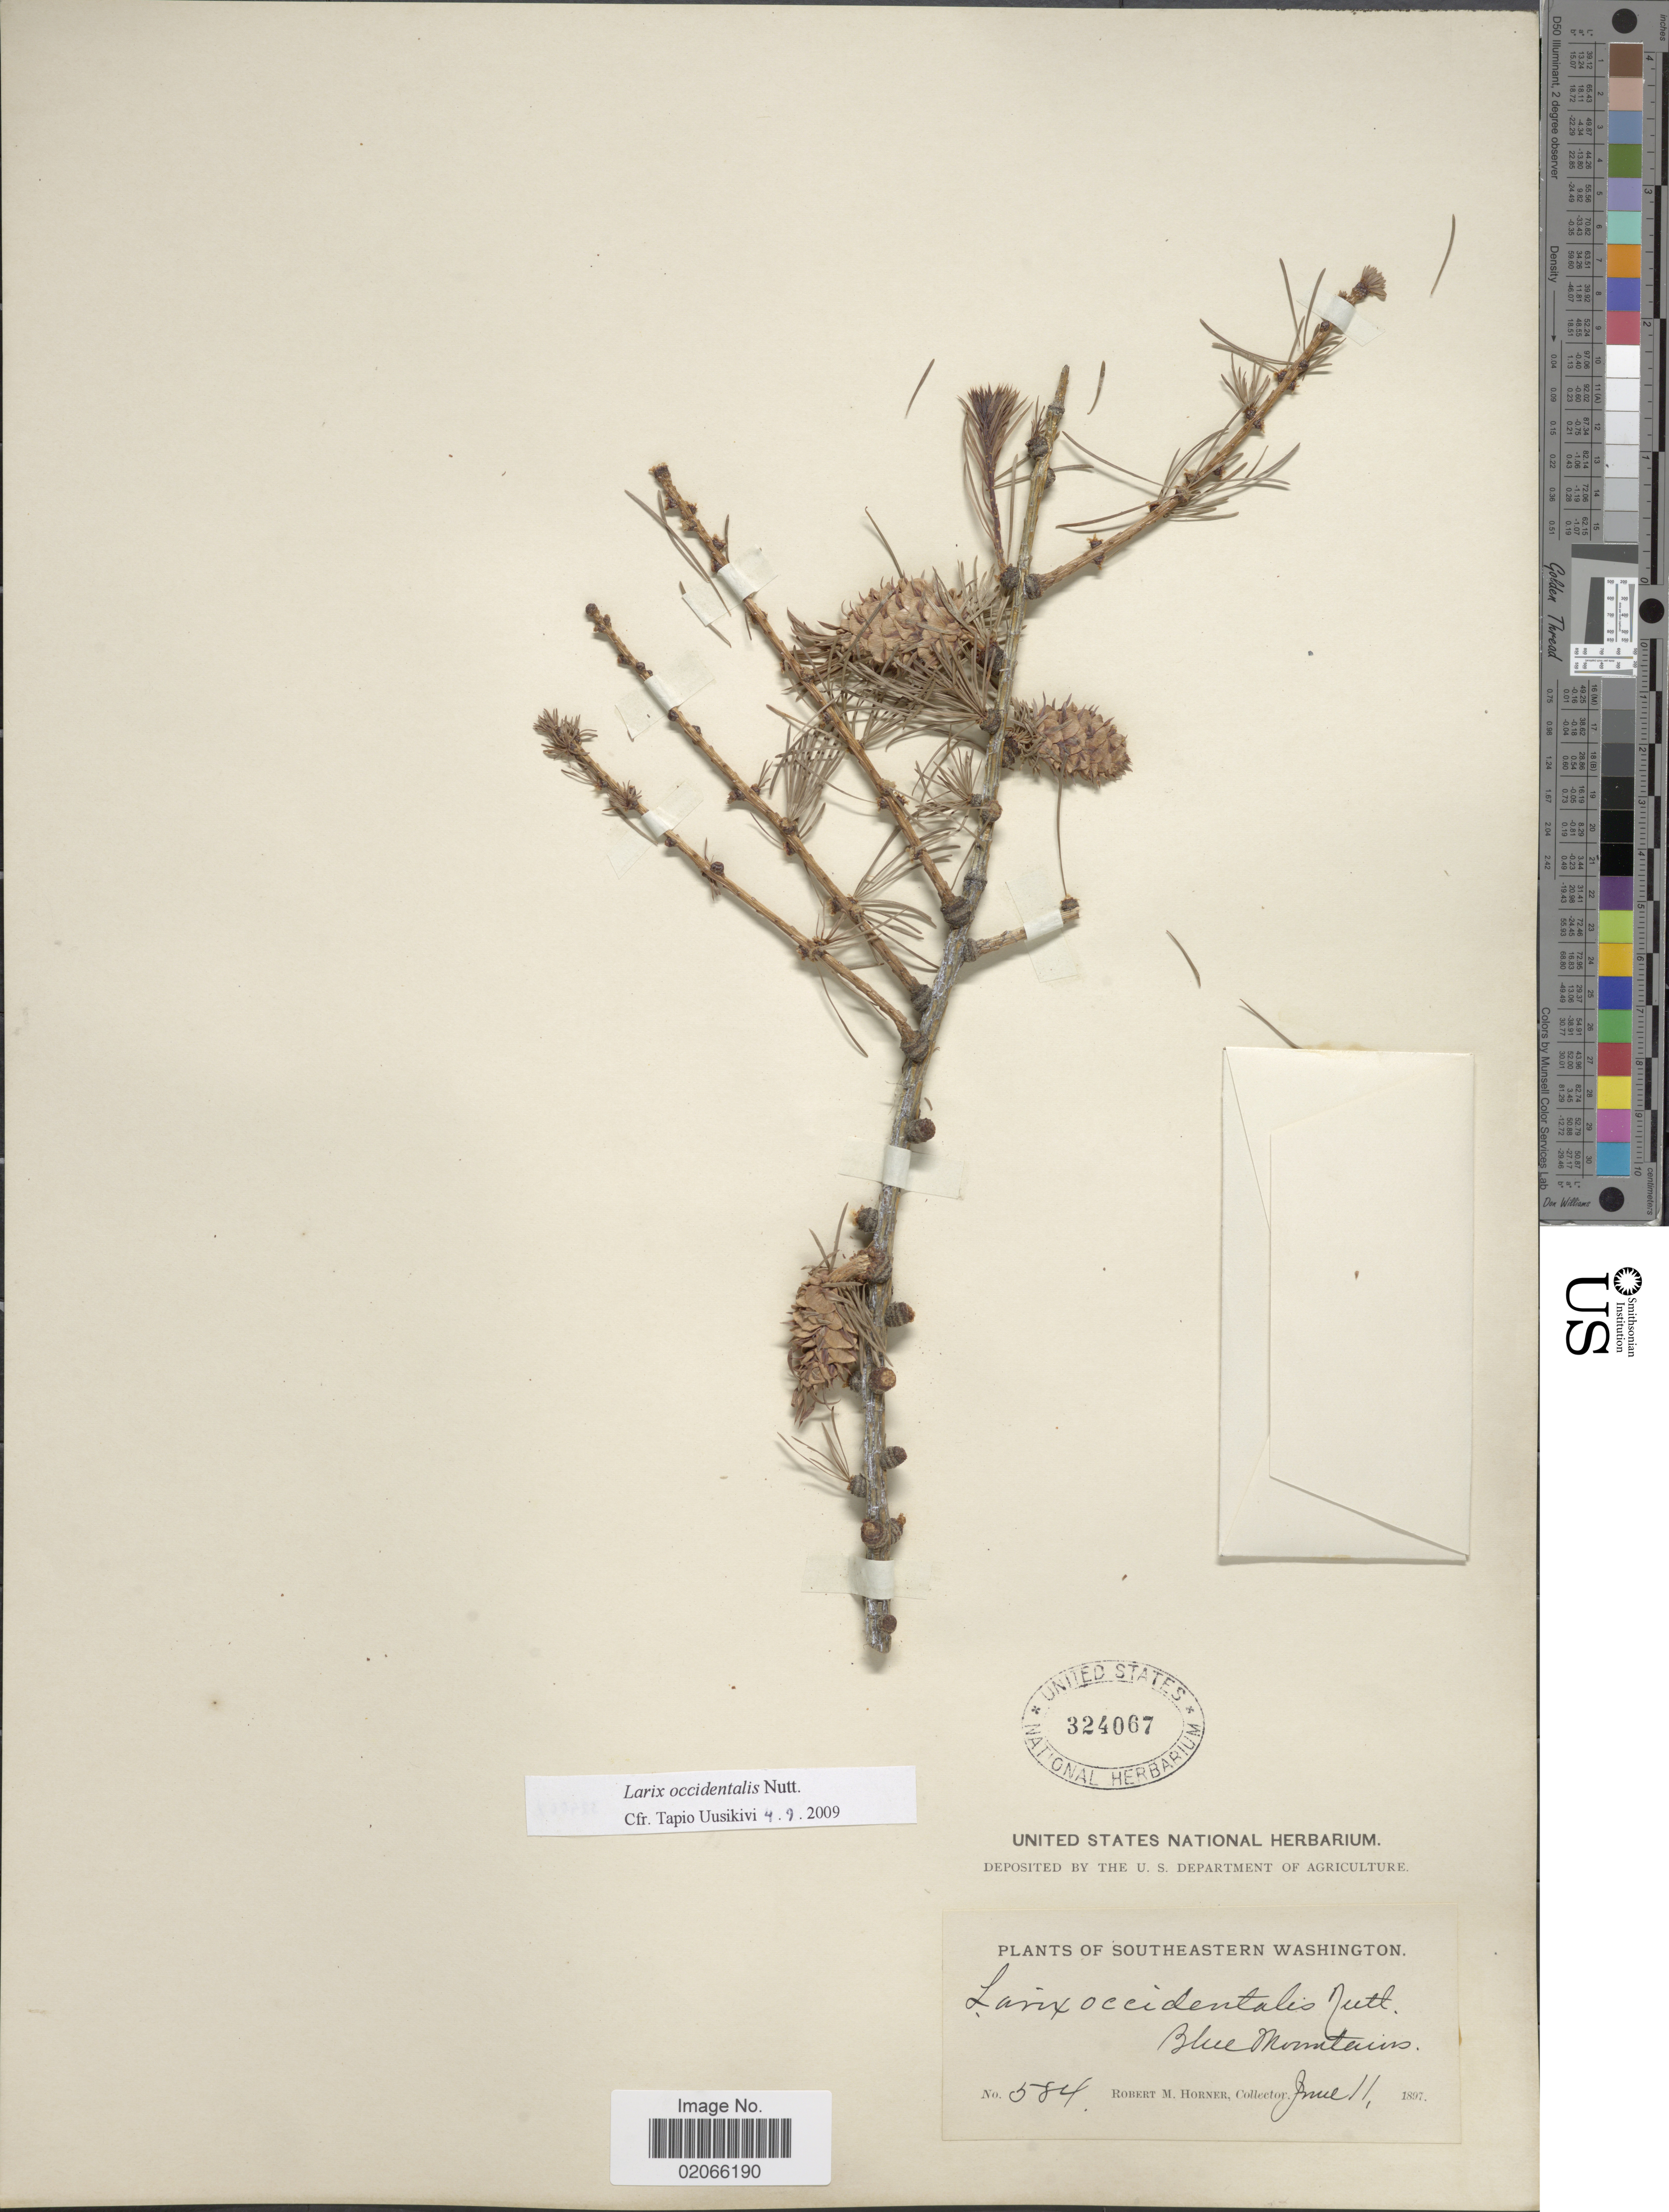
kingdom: Plantae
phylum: Tracheophyta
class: Pinopsida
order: Pinales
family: Pinaceae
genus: Larix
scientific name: Larix occidentalis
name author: Nutt.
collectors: R. Horner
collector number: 584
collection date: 1897-06-11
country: United States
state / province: Washington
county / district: Clallam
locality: Southeastern Washington, Blue Mountains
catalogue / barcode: US 324067